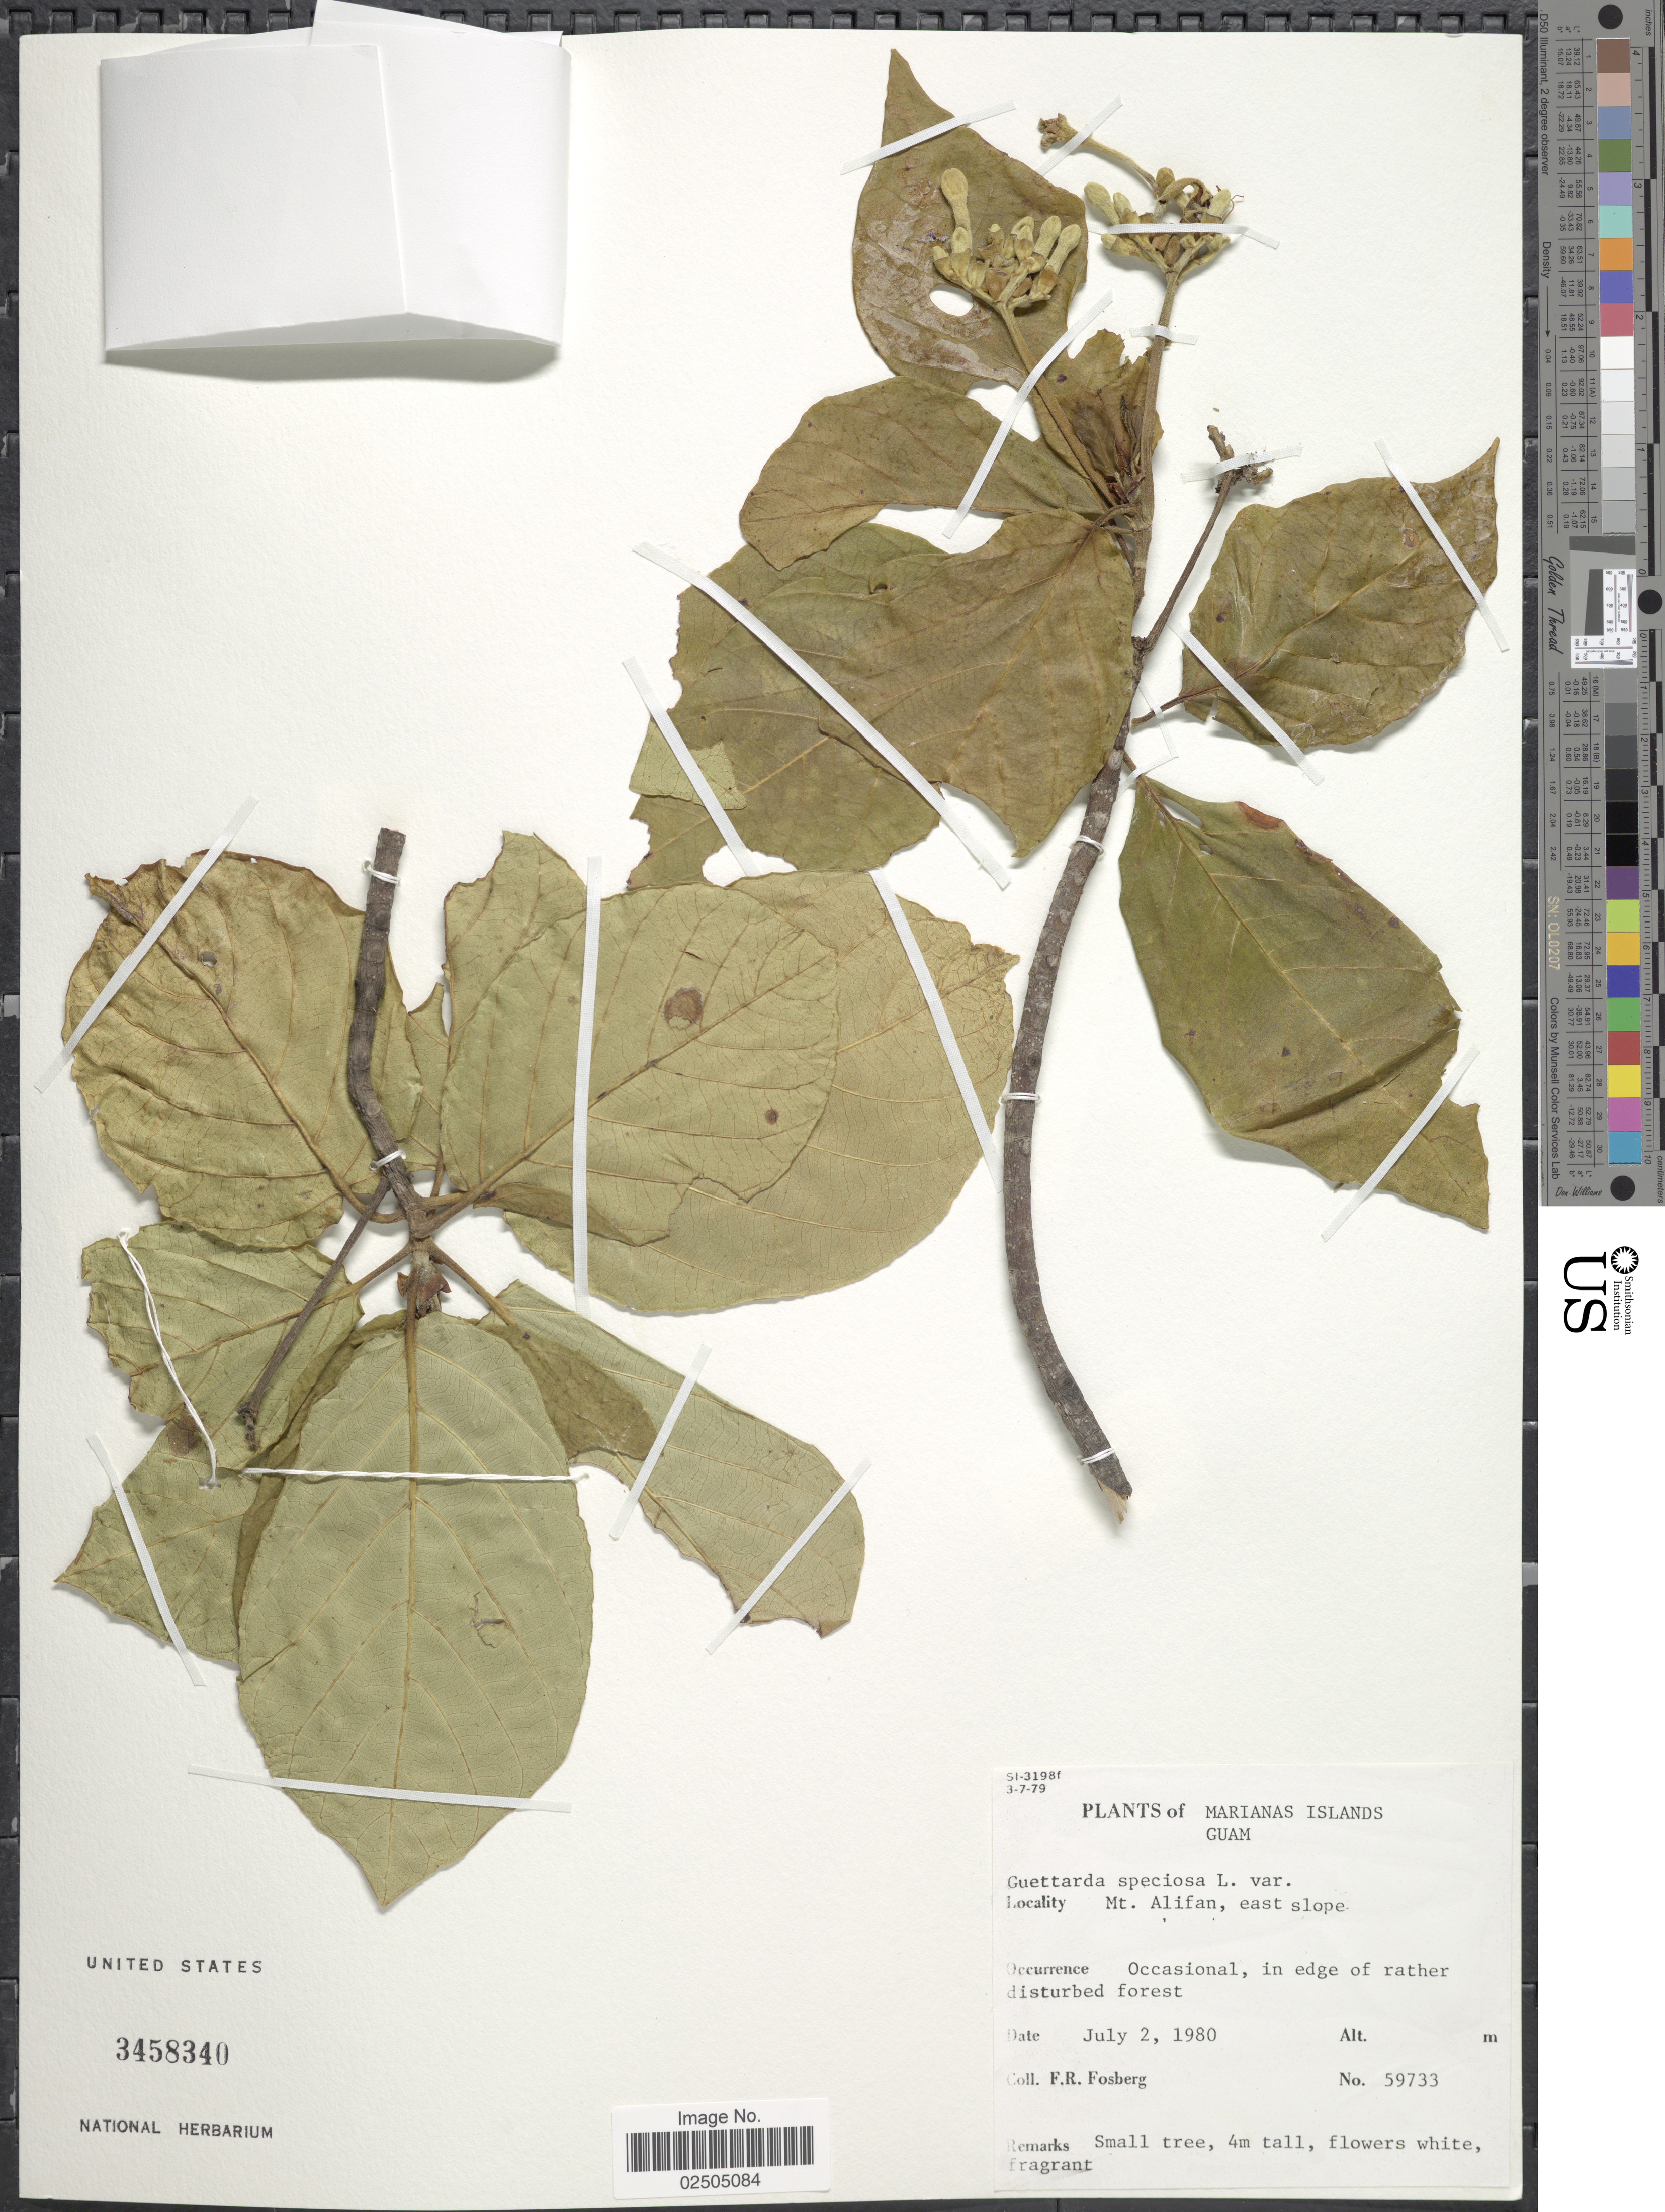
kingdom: Plantae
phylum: Tracheophyta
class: Magnoliopsida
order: Gentianales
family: Rubiaceae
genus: Guettarda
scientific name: Guettarda speciosa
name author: L.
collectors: F. R. Fosberg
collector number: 59733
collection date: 1980-07-02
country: Guam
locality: Marianas Islands, Guam, Mt. Alifan, east slope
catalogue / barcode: US 3458340